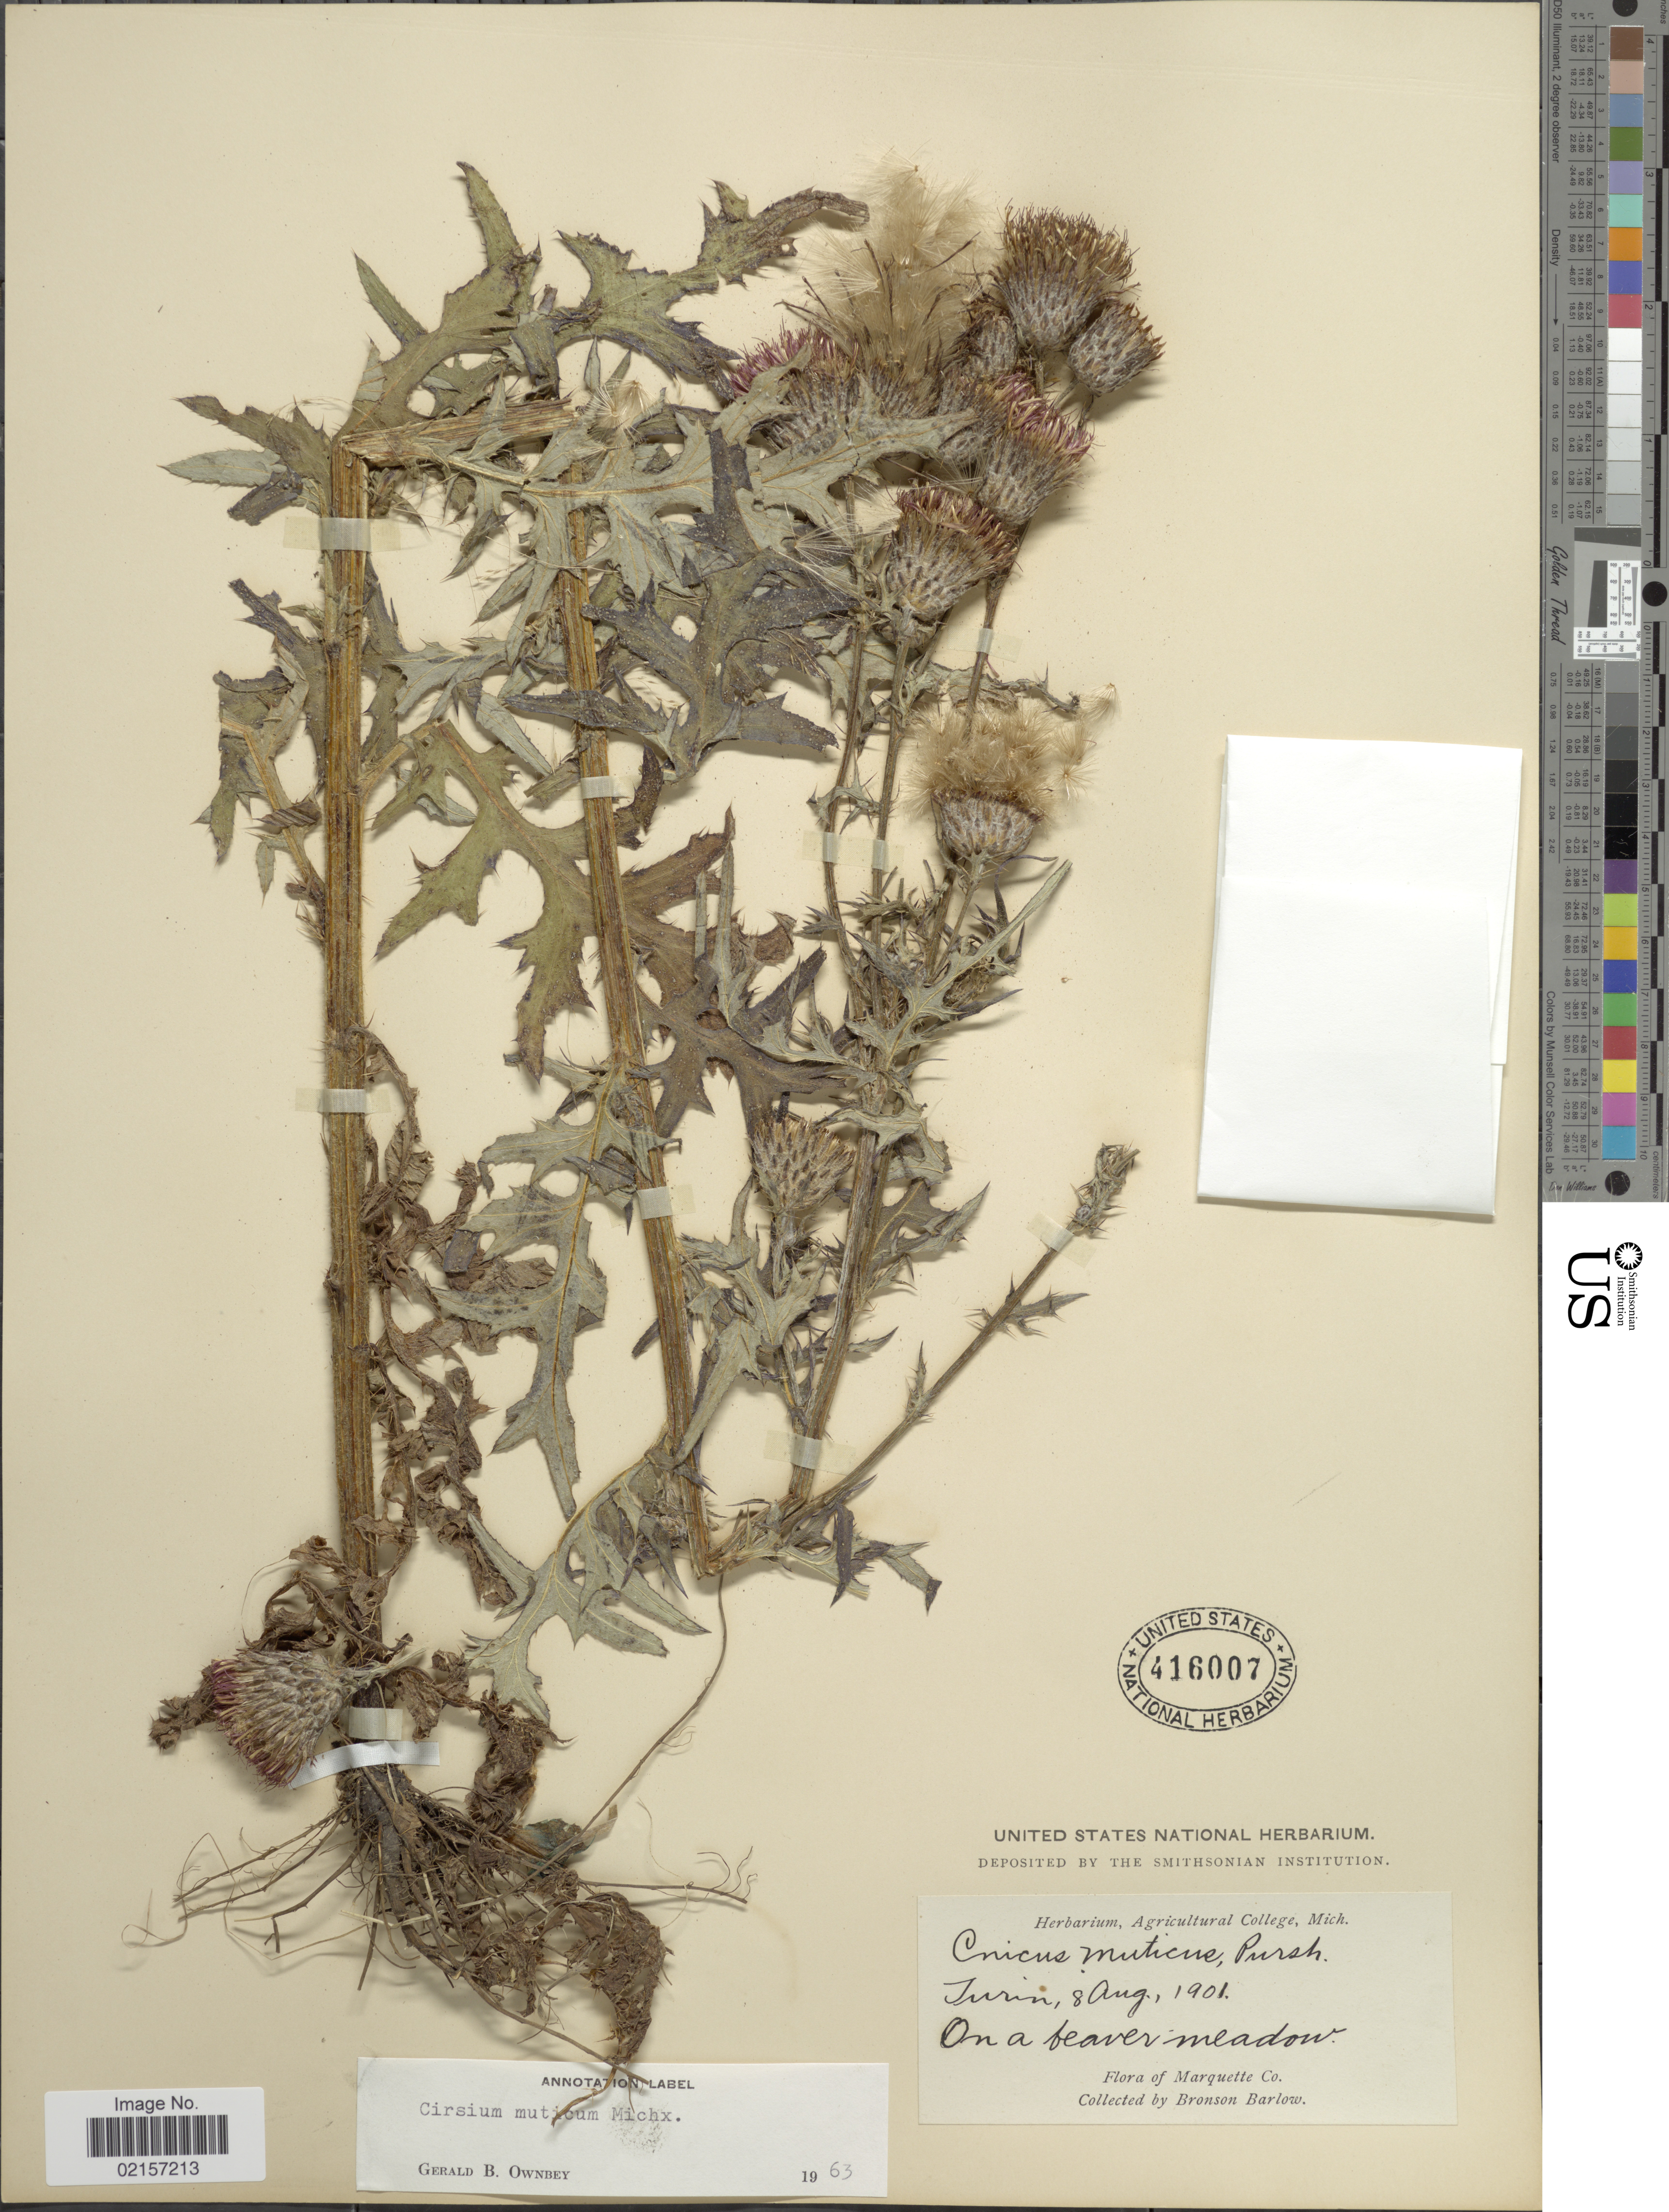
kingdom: Plantae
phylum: Tracheophyta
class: Magnoliopsida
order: Asterales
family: Asteraceae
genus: Cirsium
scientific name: Cirsium muticum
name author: Michx.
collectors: Barlow, B.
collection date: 1901-08-08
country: United States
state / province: Michigan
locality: Turin, on a beaver meadow, Marquette Co.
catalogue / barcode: US 416007